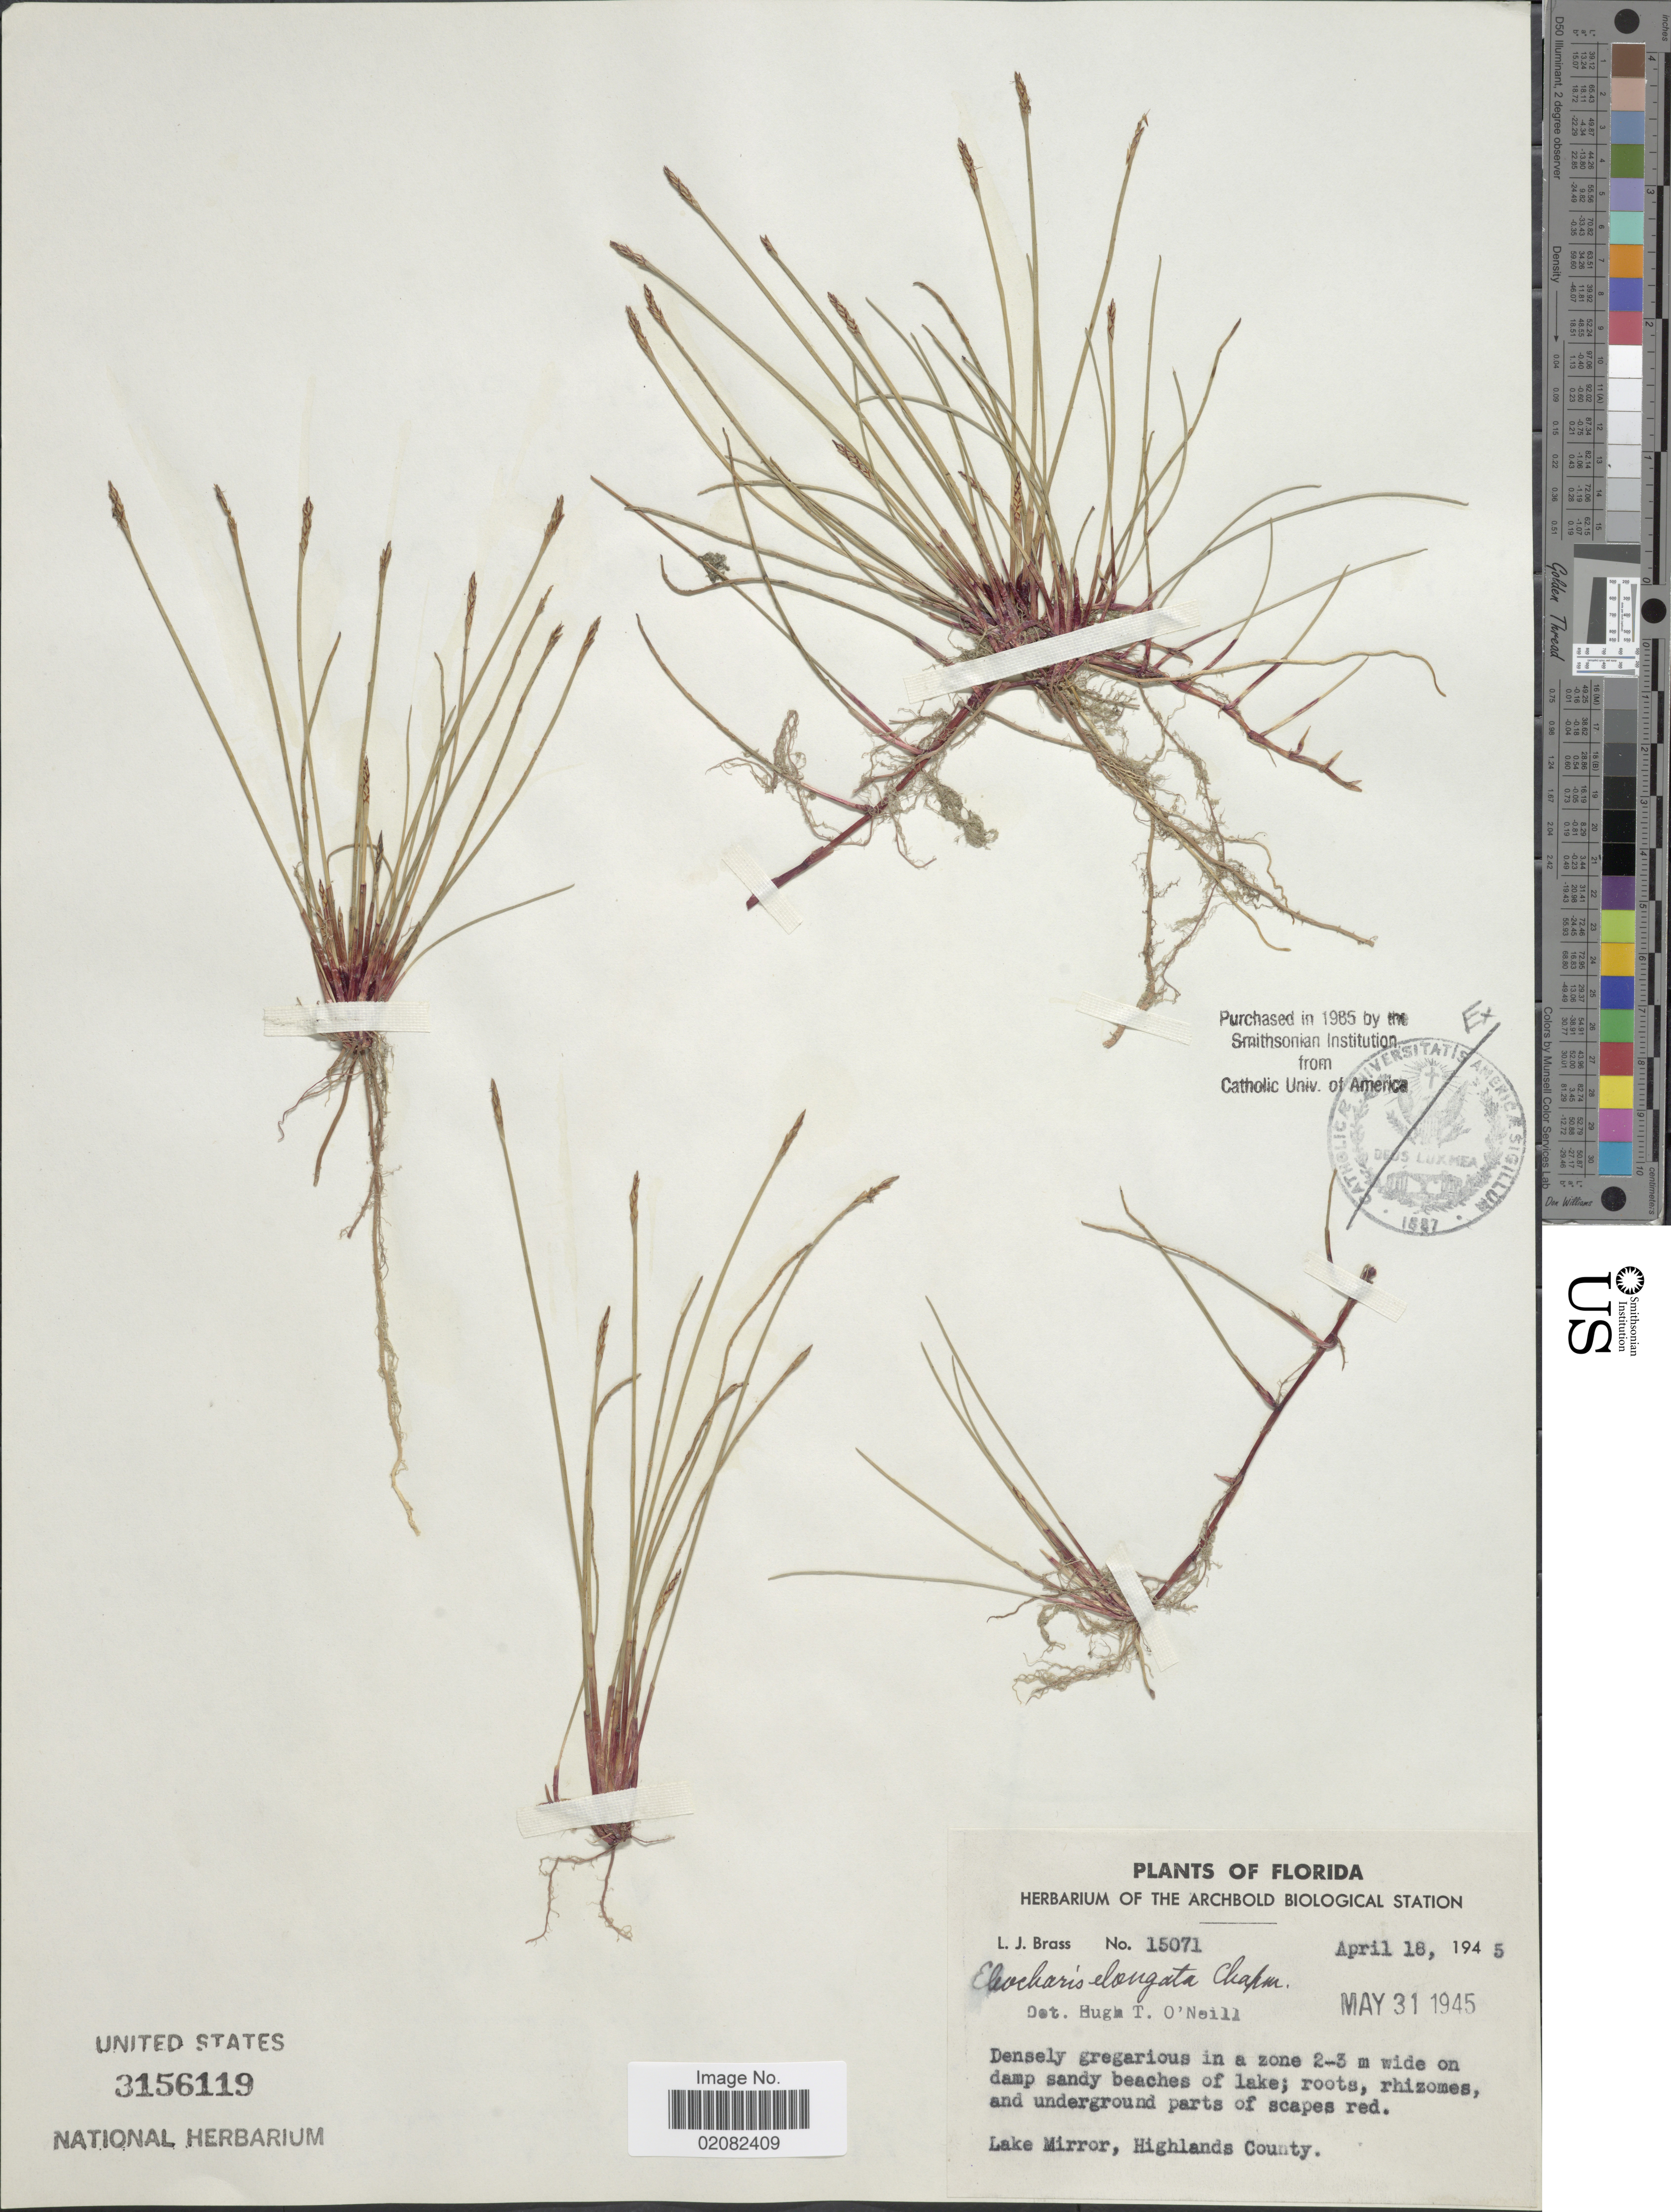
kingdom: Plantae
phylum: Tracheophyta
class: Liliopsida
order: Poales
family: Cyperaceae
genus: Eleocharis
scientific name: Eleocharis elongata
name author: Chapm.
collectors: L. J. Brass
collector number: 15071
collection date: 1945-04-18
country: United States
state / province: Florida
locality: Lake Mirror, Highlands County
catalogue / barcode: US 3156119